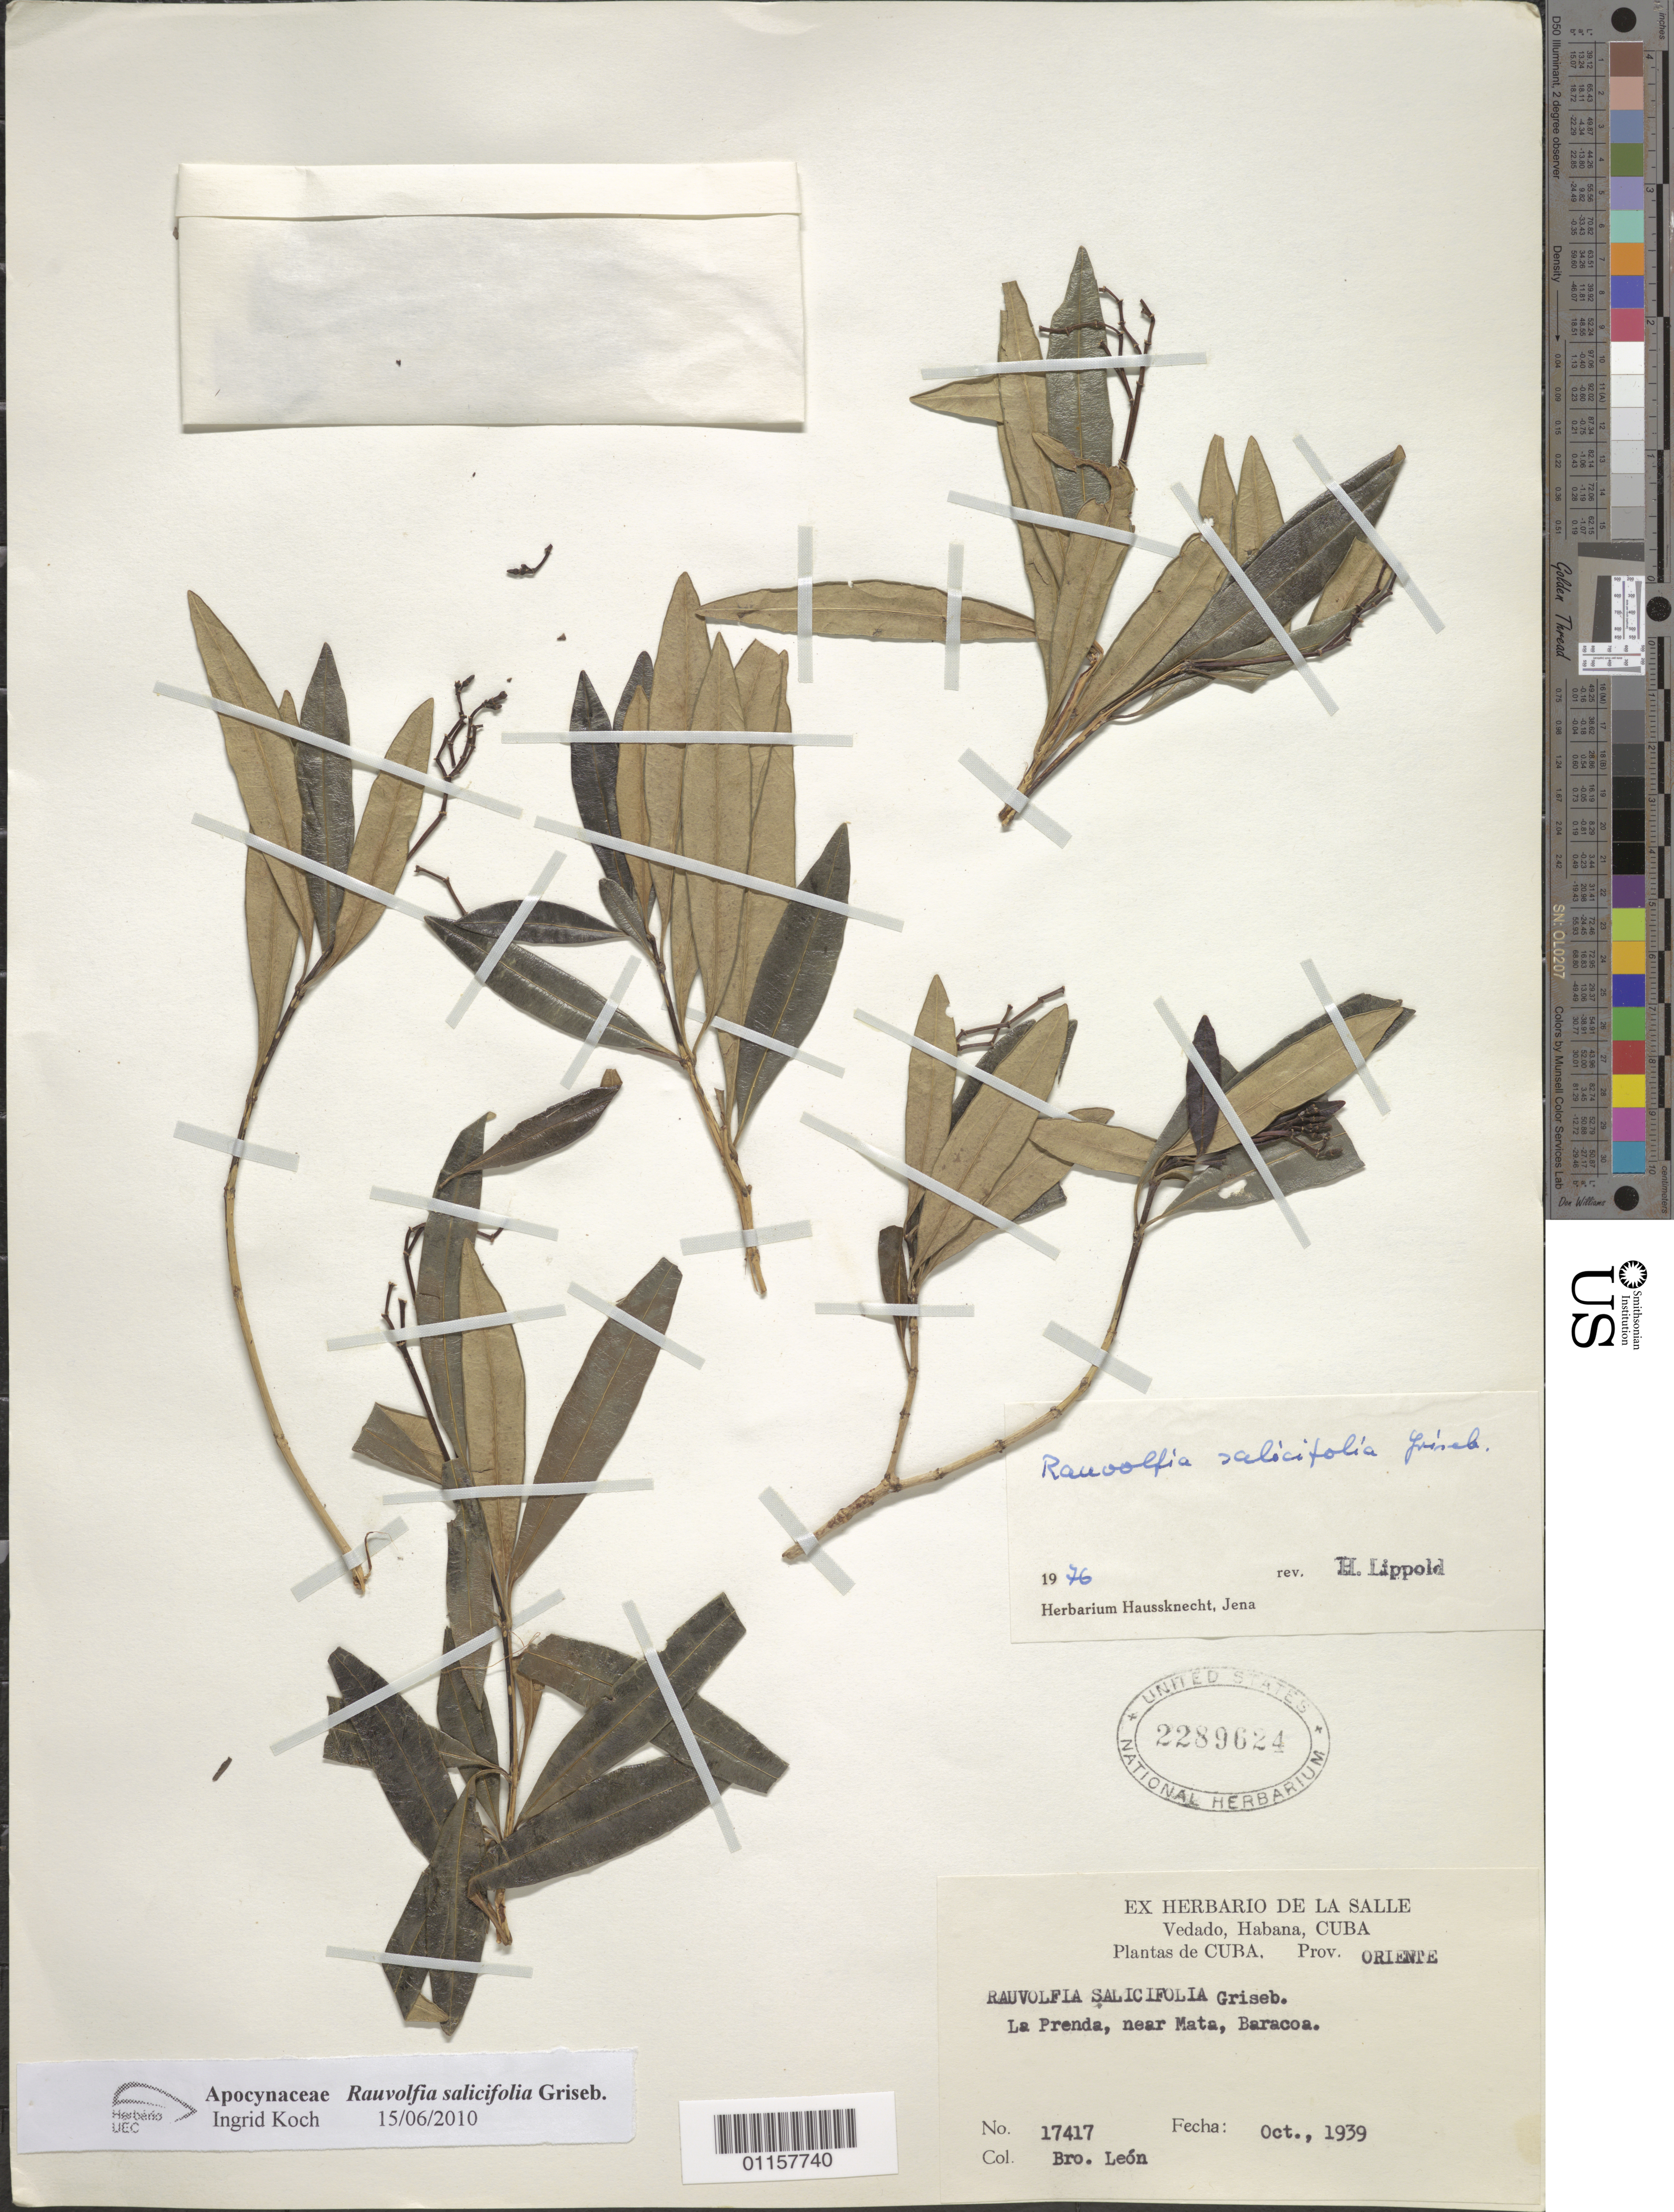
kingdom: Plantae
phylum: Tracheophyta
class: Magnoliopsida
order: Gentianales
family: Apocynaceae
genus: Rauvolfia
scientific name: Rauvolfia salicifolia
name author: Griseb.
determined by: Koch, I.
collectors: Bro. León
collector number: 17417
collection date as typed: Oct 1939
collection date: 1939-10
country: Cuba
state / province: Oriente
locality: Oriente Prov. La Prenda, near Mata, Baracoa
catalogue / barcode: US 2289624